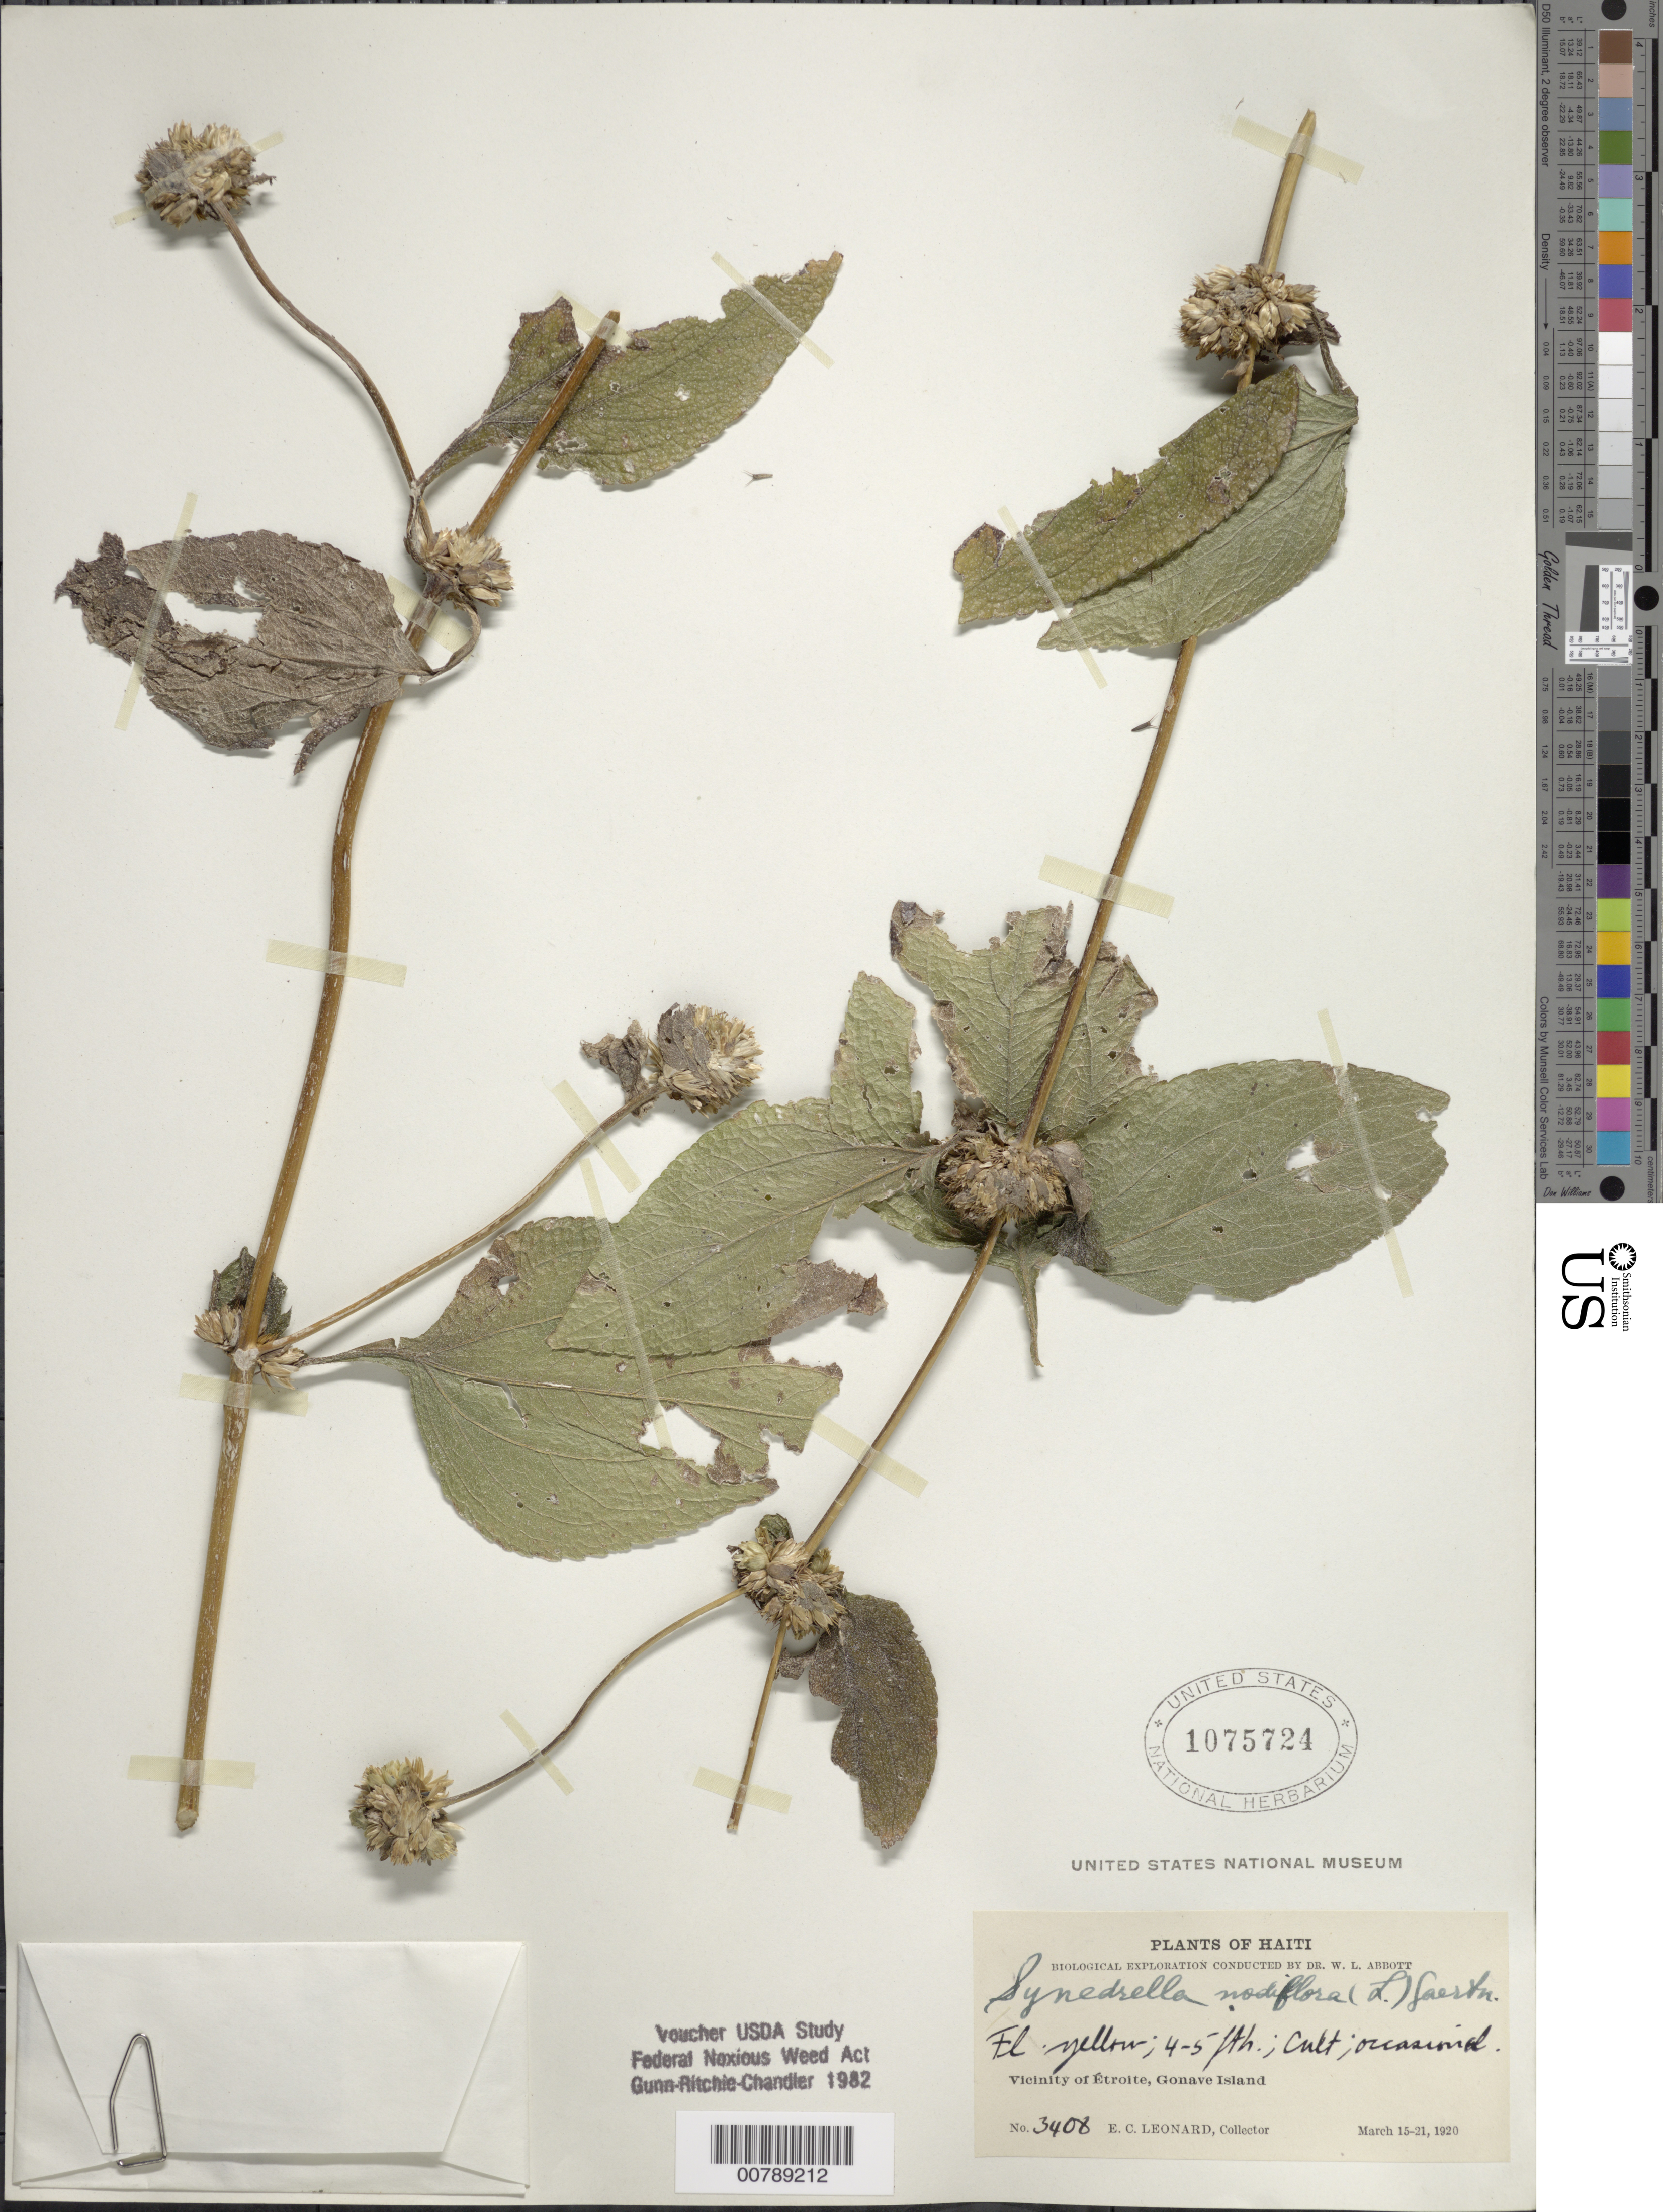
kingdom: Plantae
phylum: Tracheophyta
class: Magnoliopsida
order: Asterales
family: Asteraceae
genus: Synedrella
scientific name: Synedrella nodiflora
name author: (L.) Gaertn.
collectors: E. C. Leonard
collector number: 3408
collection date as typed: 15 Mar 1920 21 Mar 1920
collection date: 1920-03-15/1920-03-21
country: Haiti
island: Hispaniola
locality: Vicinity of Etroite, Gonave Island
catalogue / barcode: US 1075724